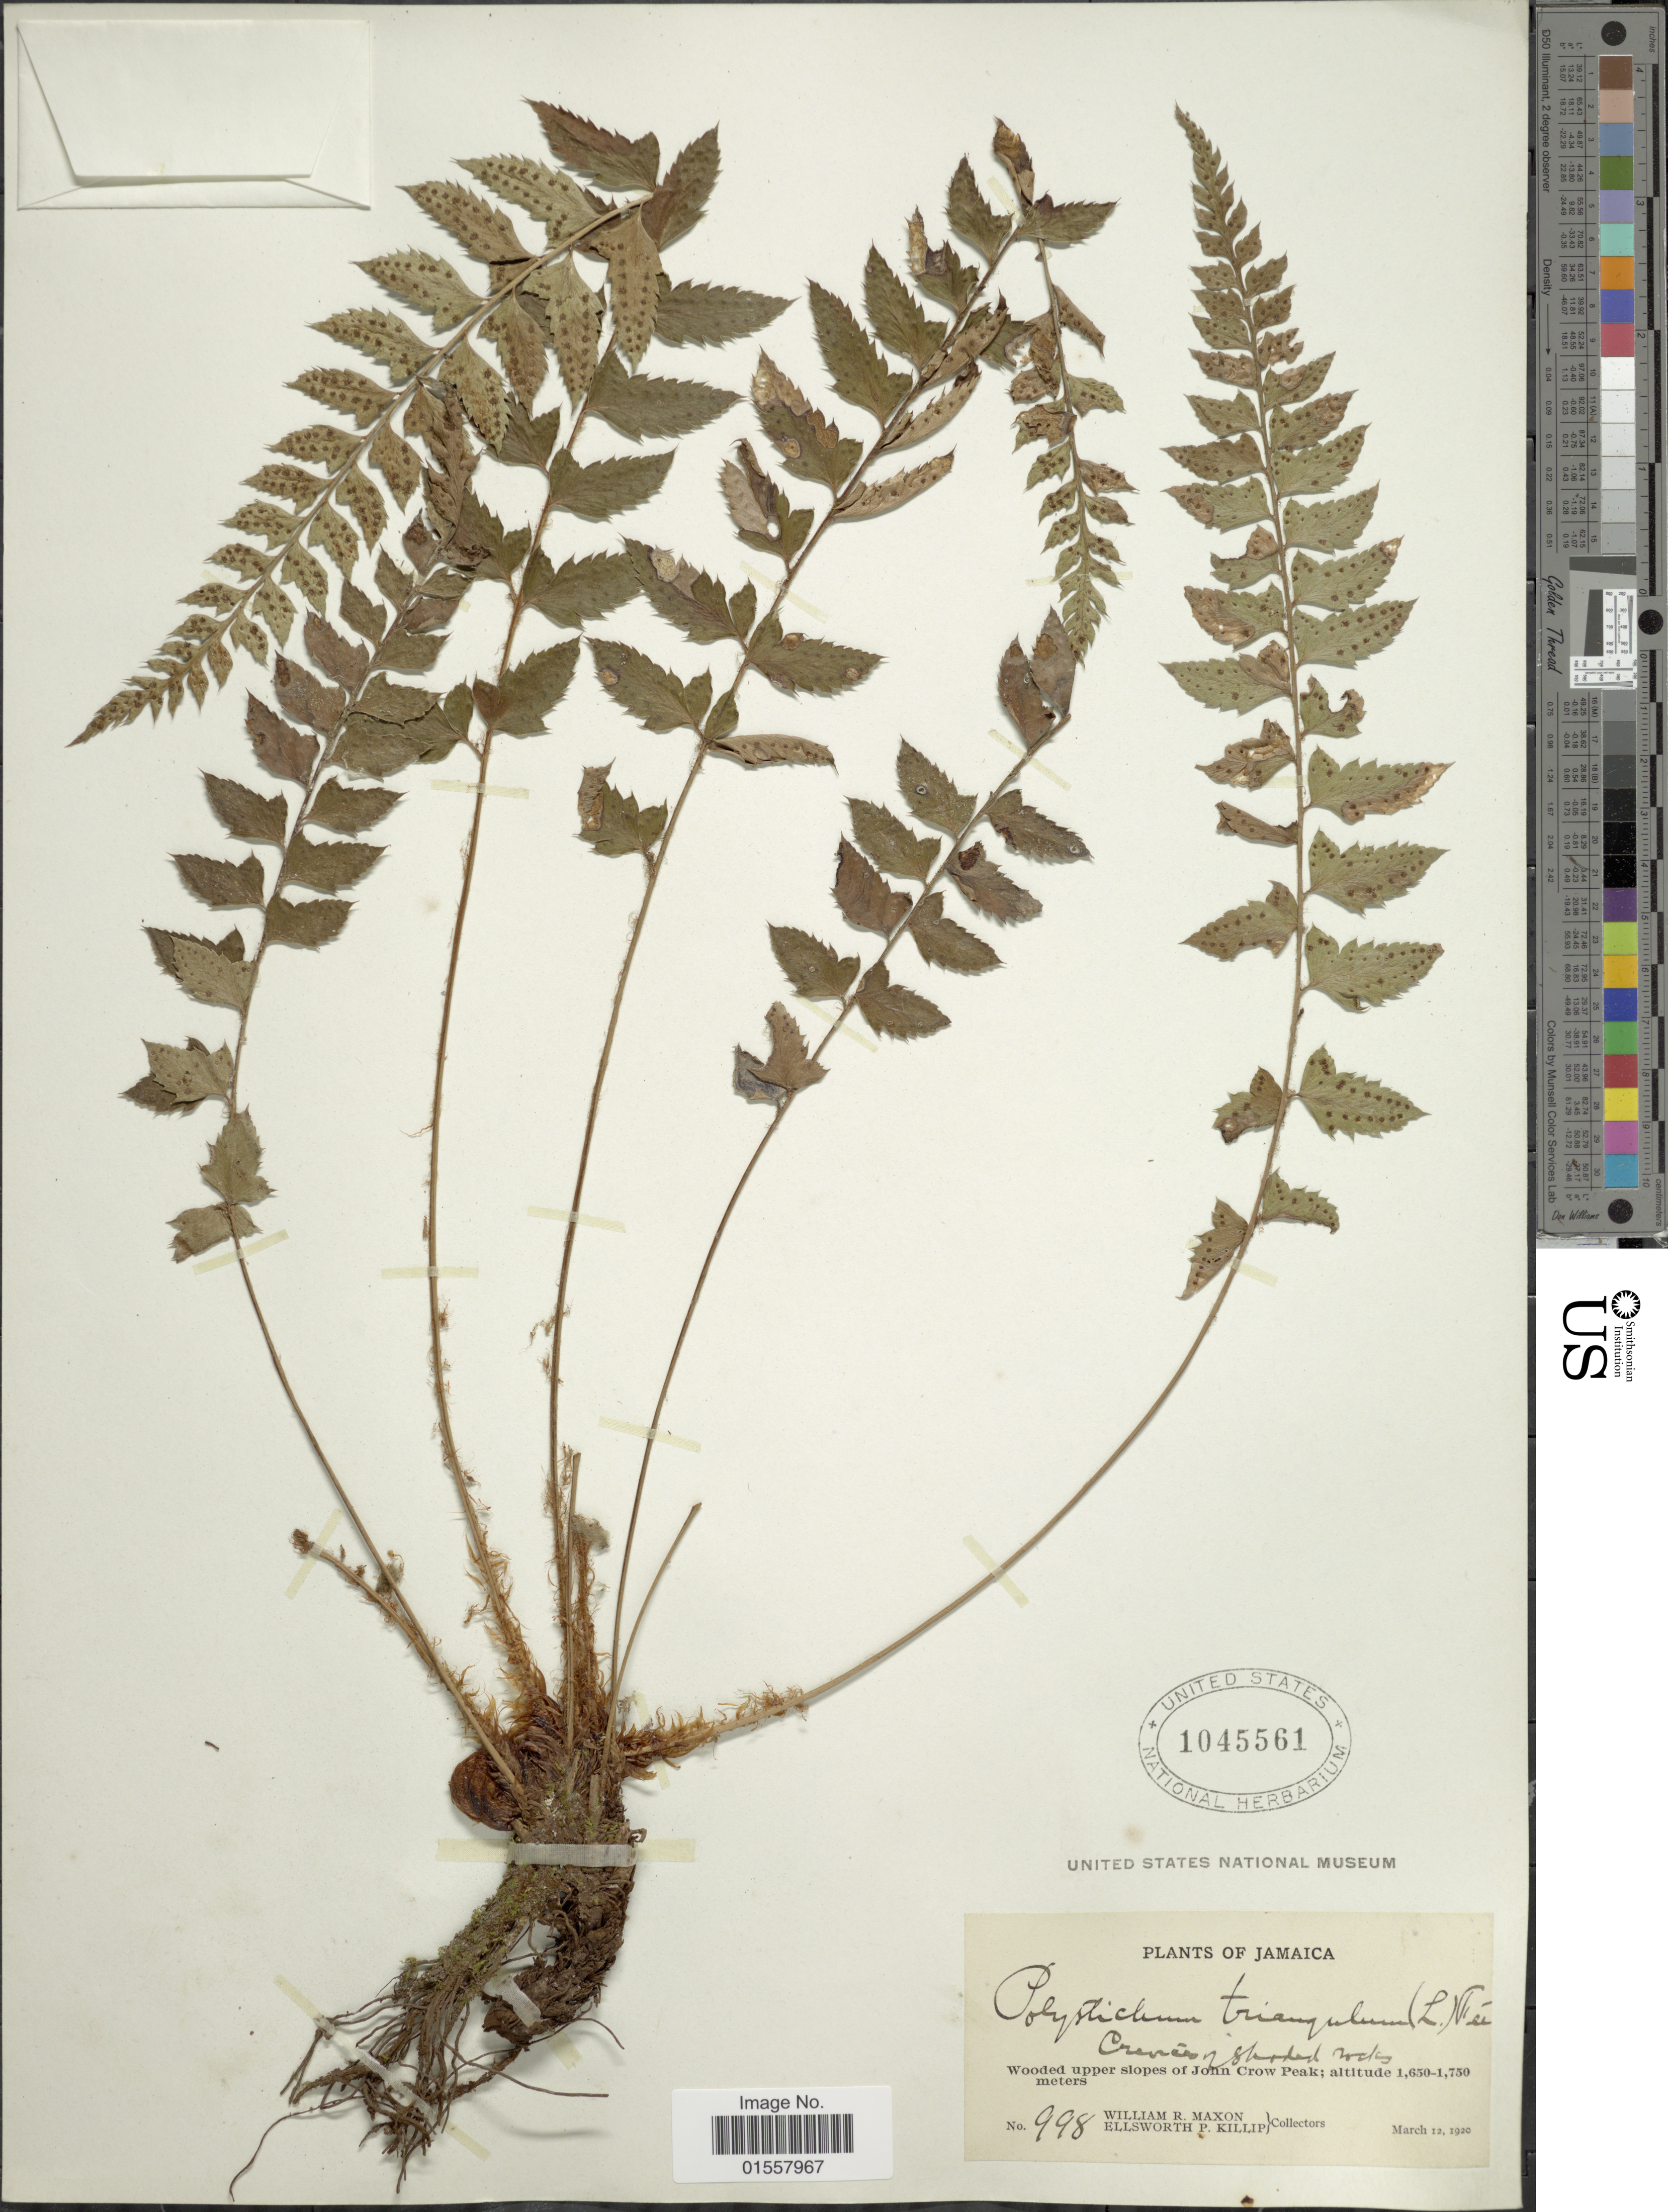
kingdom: Plantae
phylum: Tracheophyta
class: Polypodiopsida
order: Polypodiales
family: Dryopteridaceae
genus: Polystichum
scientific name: Polystichum echinatum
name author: (J.F. Gmel.) C. Chr.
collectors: W. R. Maxon & E. P. Killip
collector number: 998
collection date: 1920-03-12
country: Jamaica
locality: Wooded upper slopes of John Crow Peak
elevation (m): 1650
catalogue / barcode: US 1045561